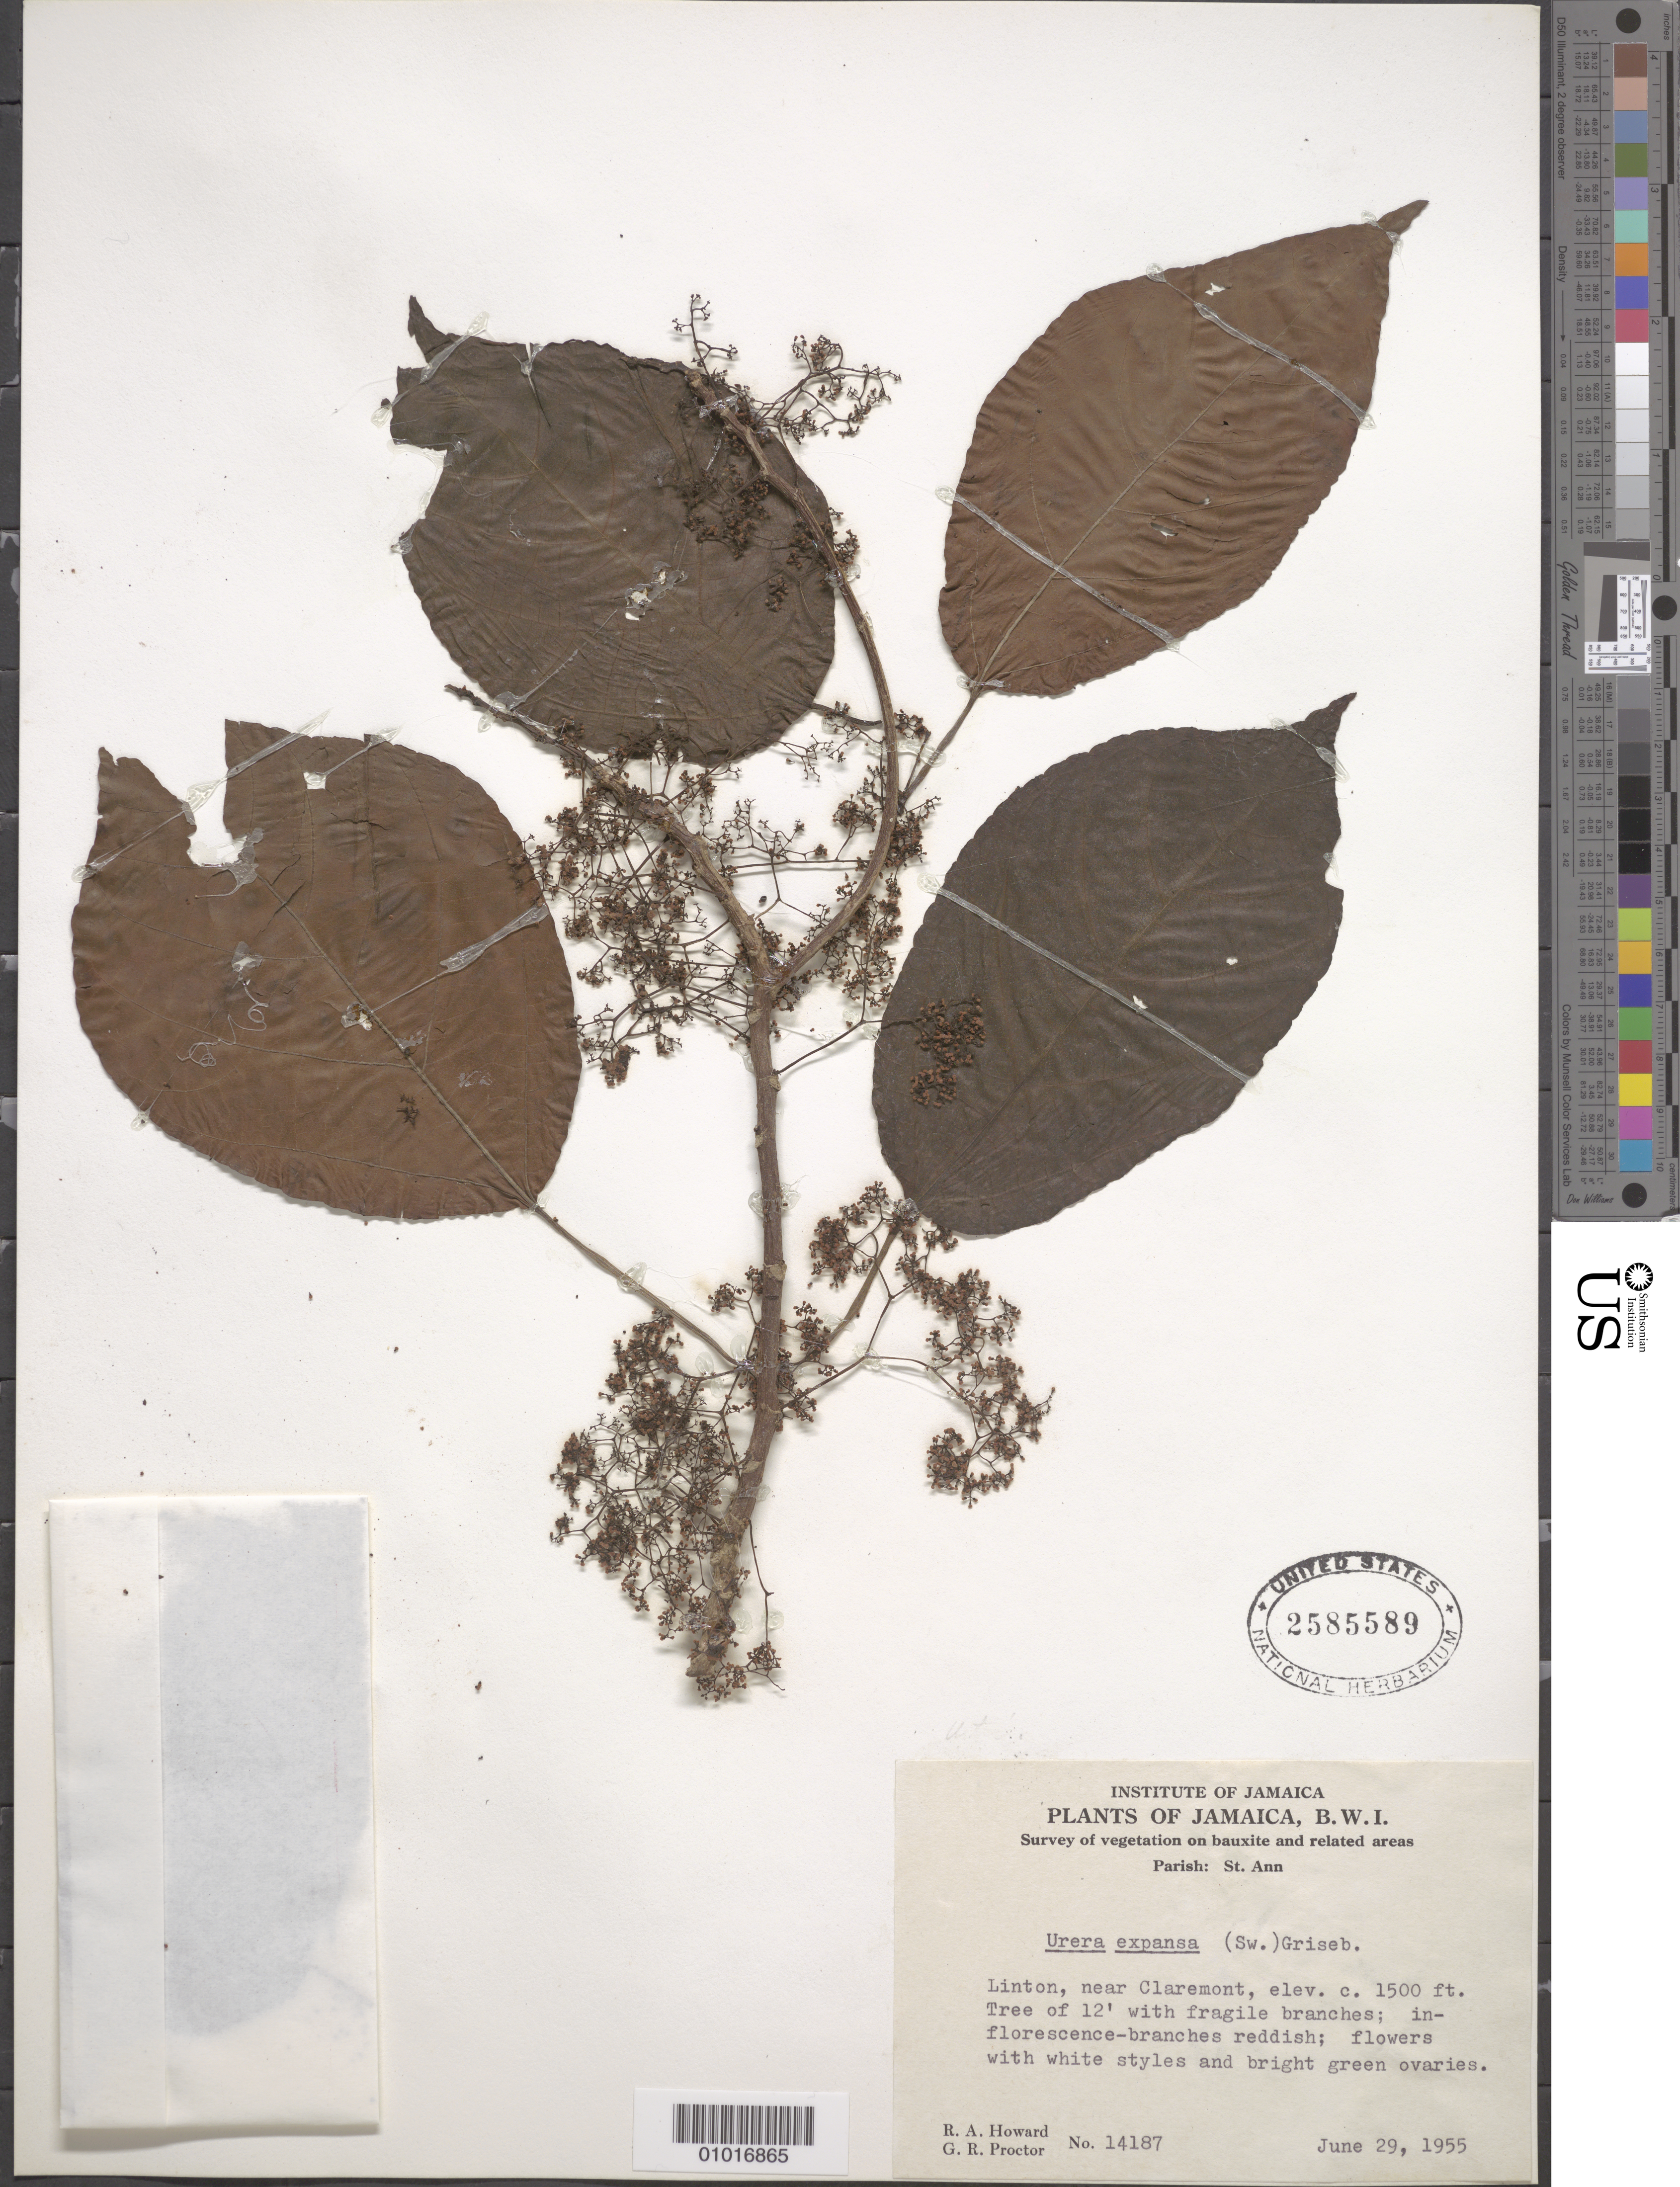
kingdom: Plantae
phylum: Tracheophyta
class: Magnoliopsida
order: Rosales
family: Urticaceae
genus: Urera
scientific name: Urera expansa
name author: (Sw.) Griseb.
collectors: R. A. Howard & G. R. Proctor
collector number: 14187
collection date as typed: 29 Jun 1955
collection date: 1955-06-29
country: Jamaica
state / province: Saint Ann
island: Jamaica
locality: Linton, near Claremont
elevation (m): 457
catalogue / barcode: US 2585589